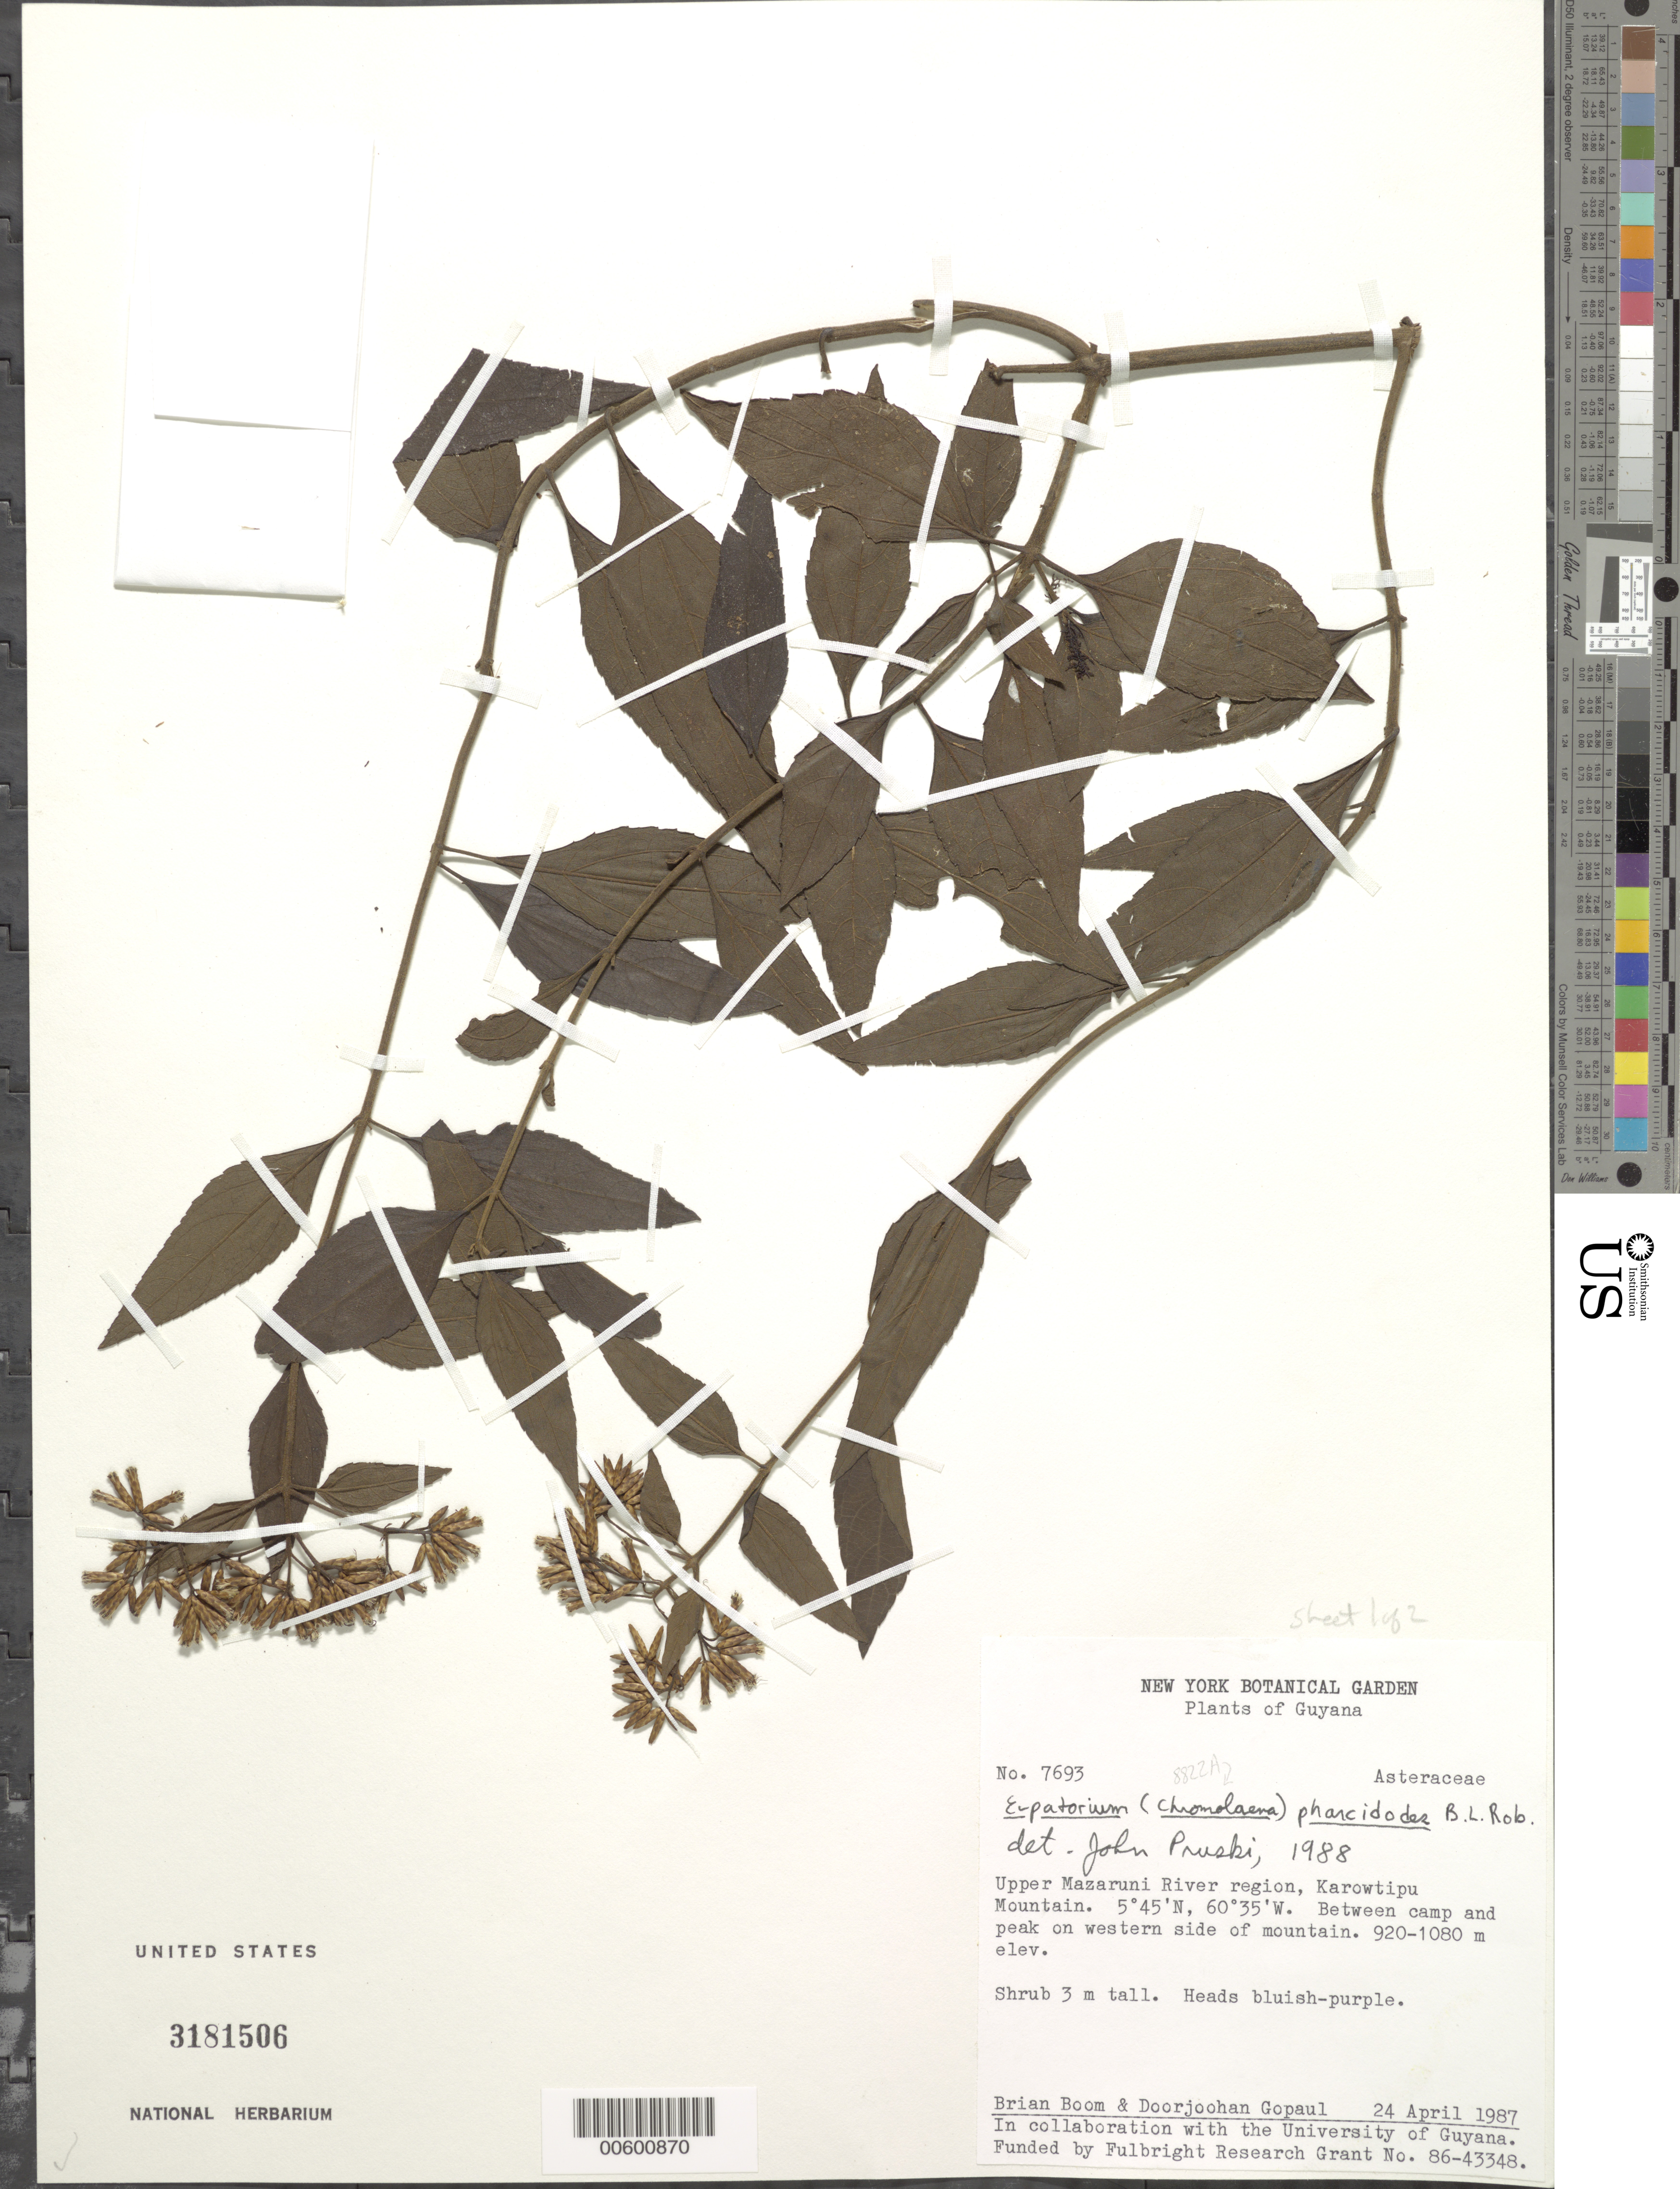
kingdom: Plantae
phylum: Tracheophyta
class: Magnoliopsida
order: Asterales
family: Asteraceae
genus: Chromolaena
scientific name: Chromolaena pharcidodes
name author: (B.L. Rob.) R.M. King & H. Rob.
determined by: Pruski, J. F.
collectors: B. M. Boom & D. Gopaul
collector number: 7693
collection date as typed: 24-Apr-87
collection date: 1987-04-24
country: Guyana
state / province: Cuyuni-Mazaruni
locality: Karowtipu Mt., upper Mazaruni R. region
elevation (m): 920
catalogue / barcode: US 3181506